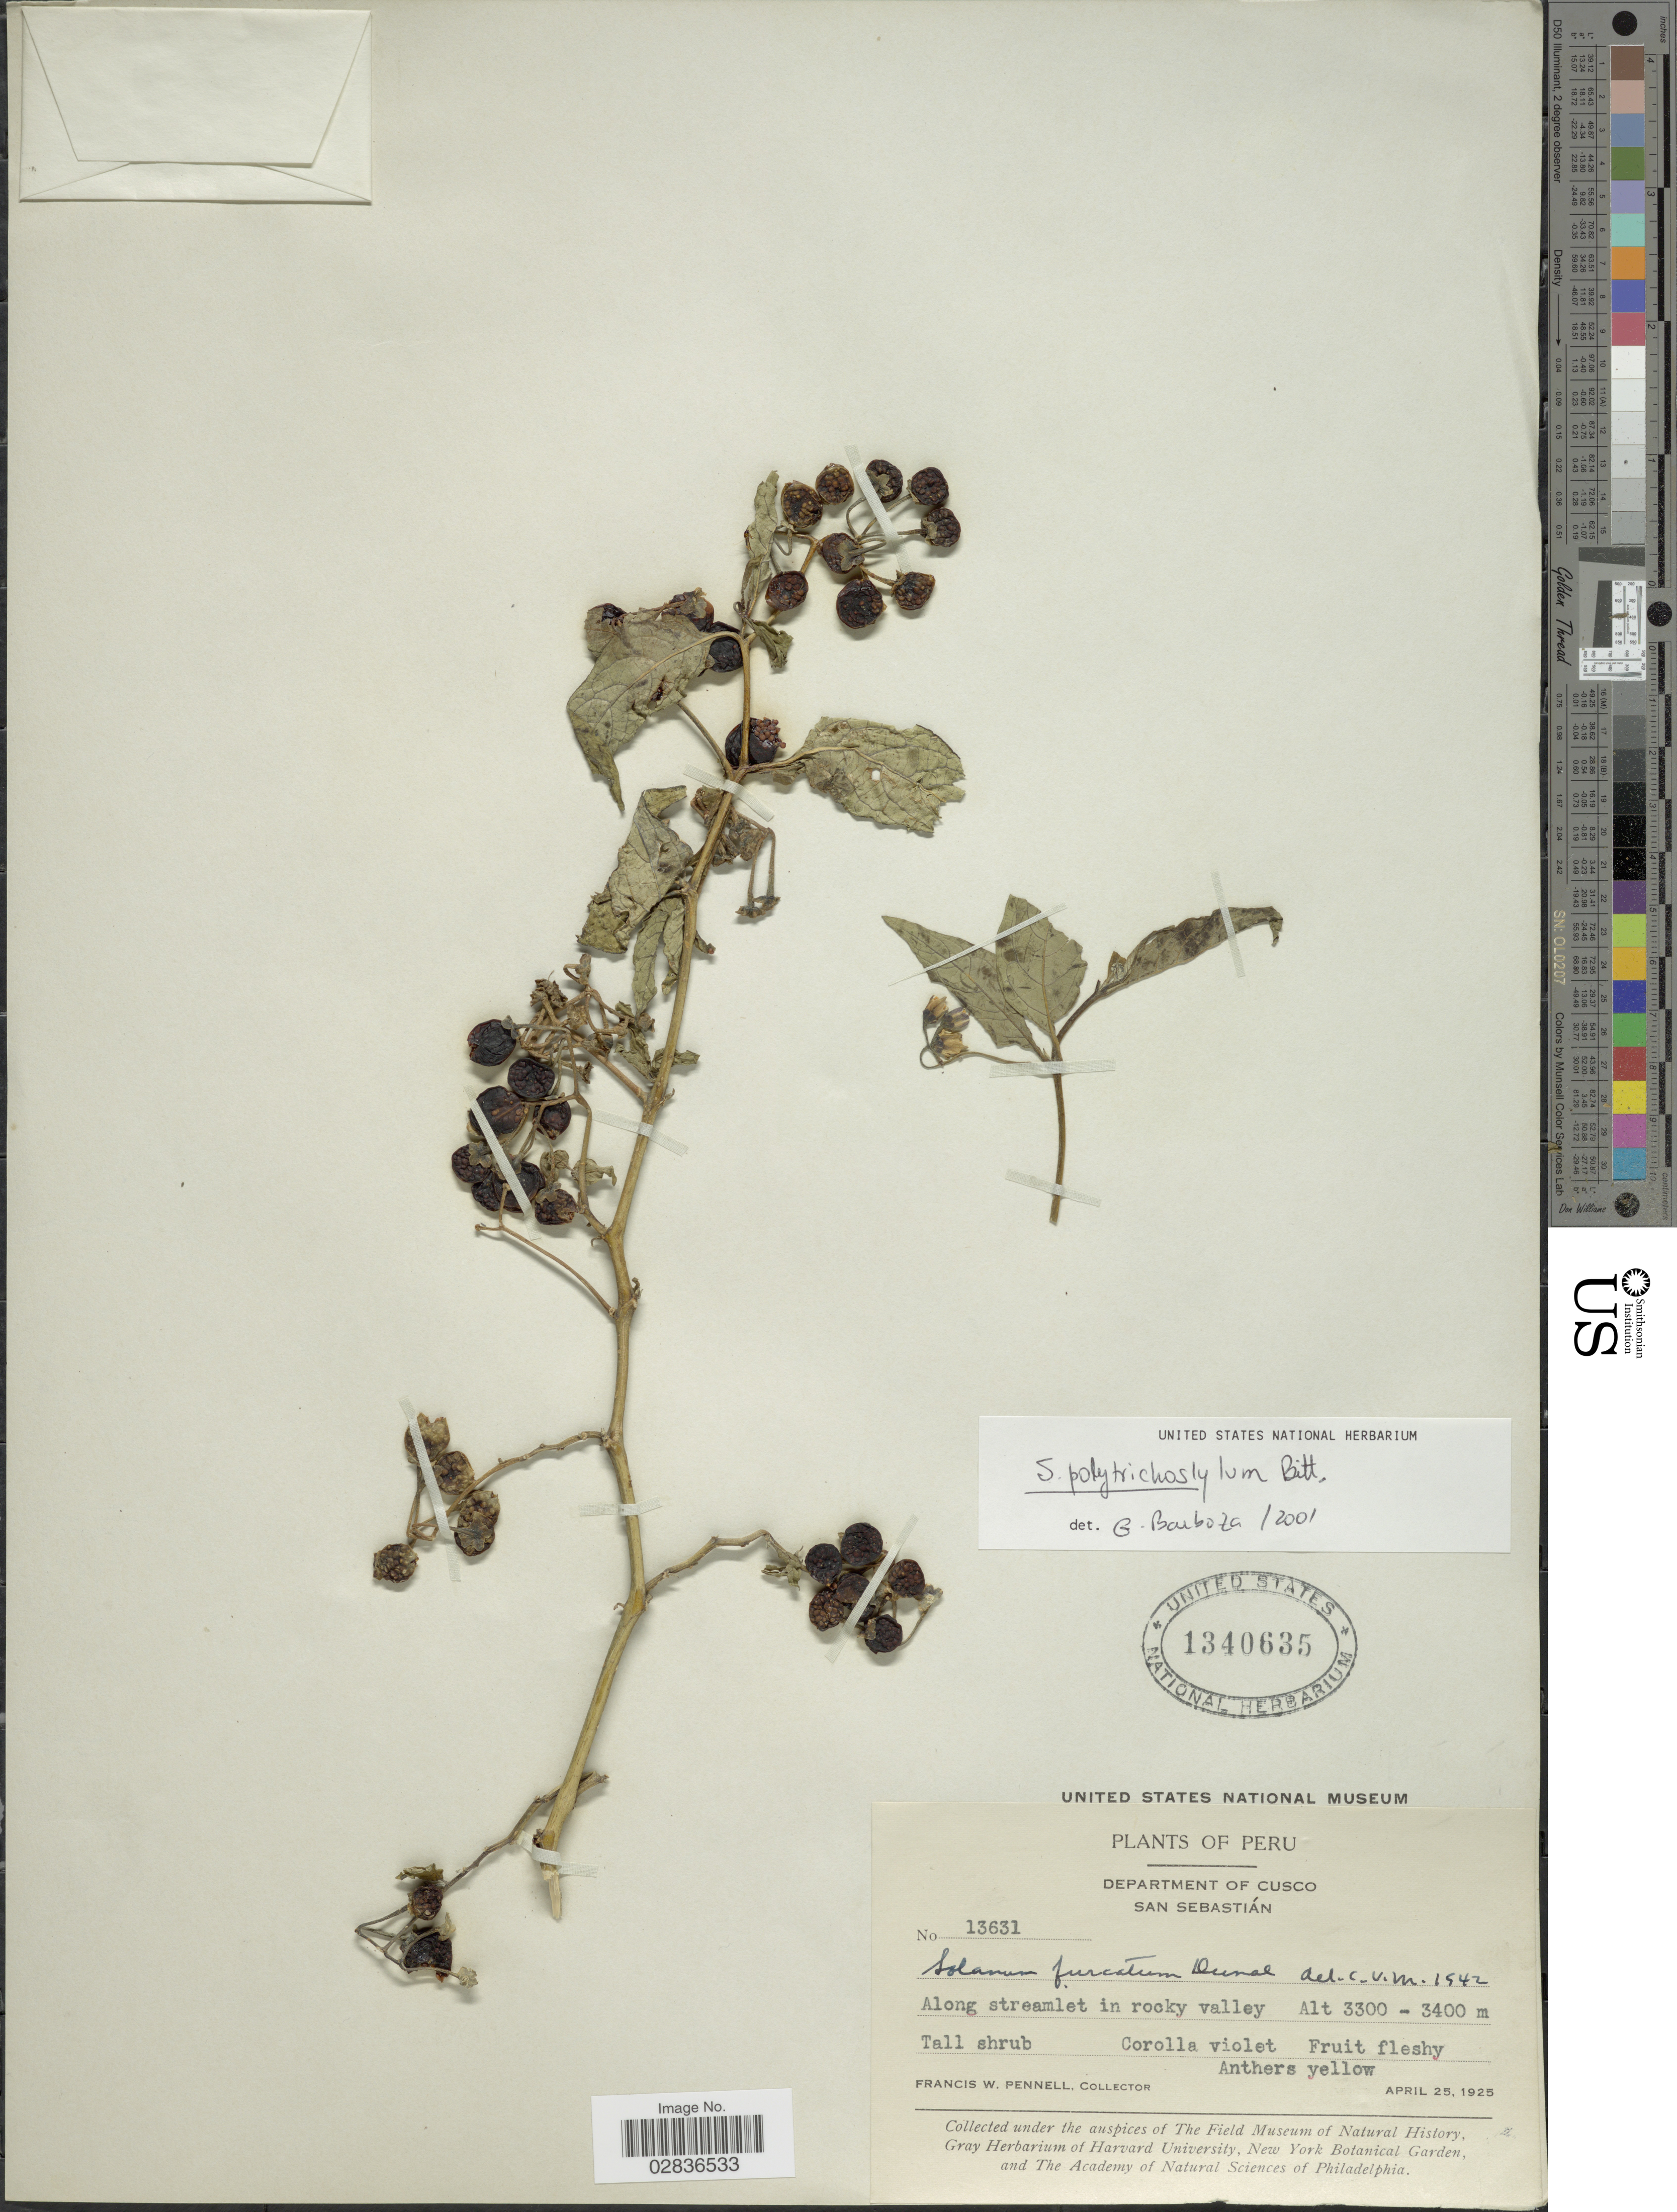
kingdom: Plantae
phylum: Tracheophyta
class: Magnoliopsida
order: Solanales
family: Solanaceae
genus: Solanum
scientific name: Solanum polytrichostylum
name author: Bitter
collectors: F. W. Pennell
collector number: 13631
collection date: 1925-04-25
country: Peru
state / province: Cusco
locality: Department of Cusco. San Sebastián. Along streamlet in rocky valley.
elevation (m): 3300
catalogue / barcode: US 1340635